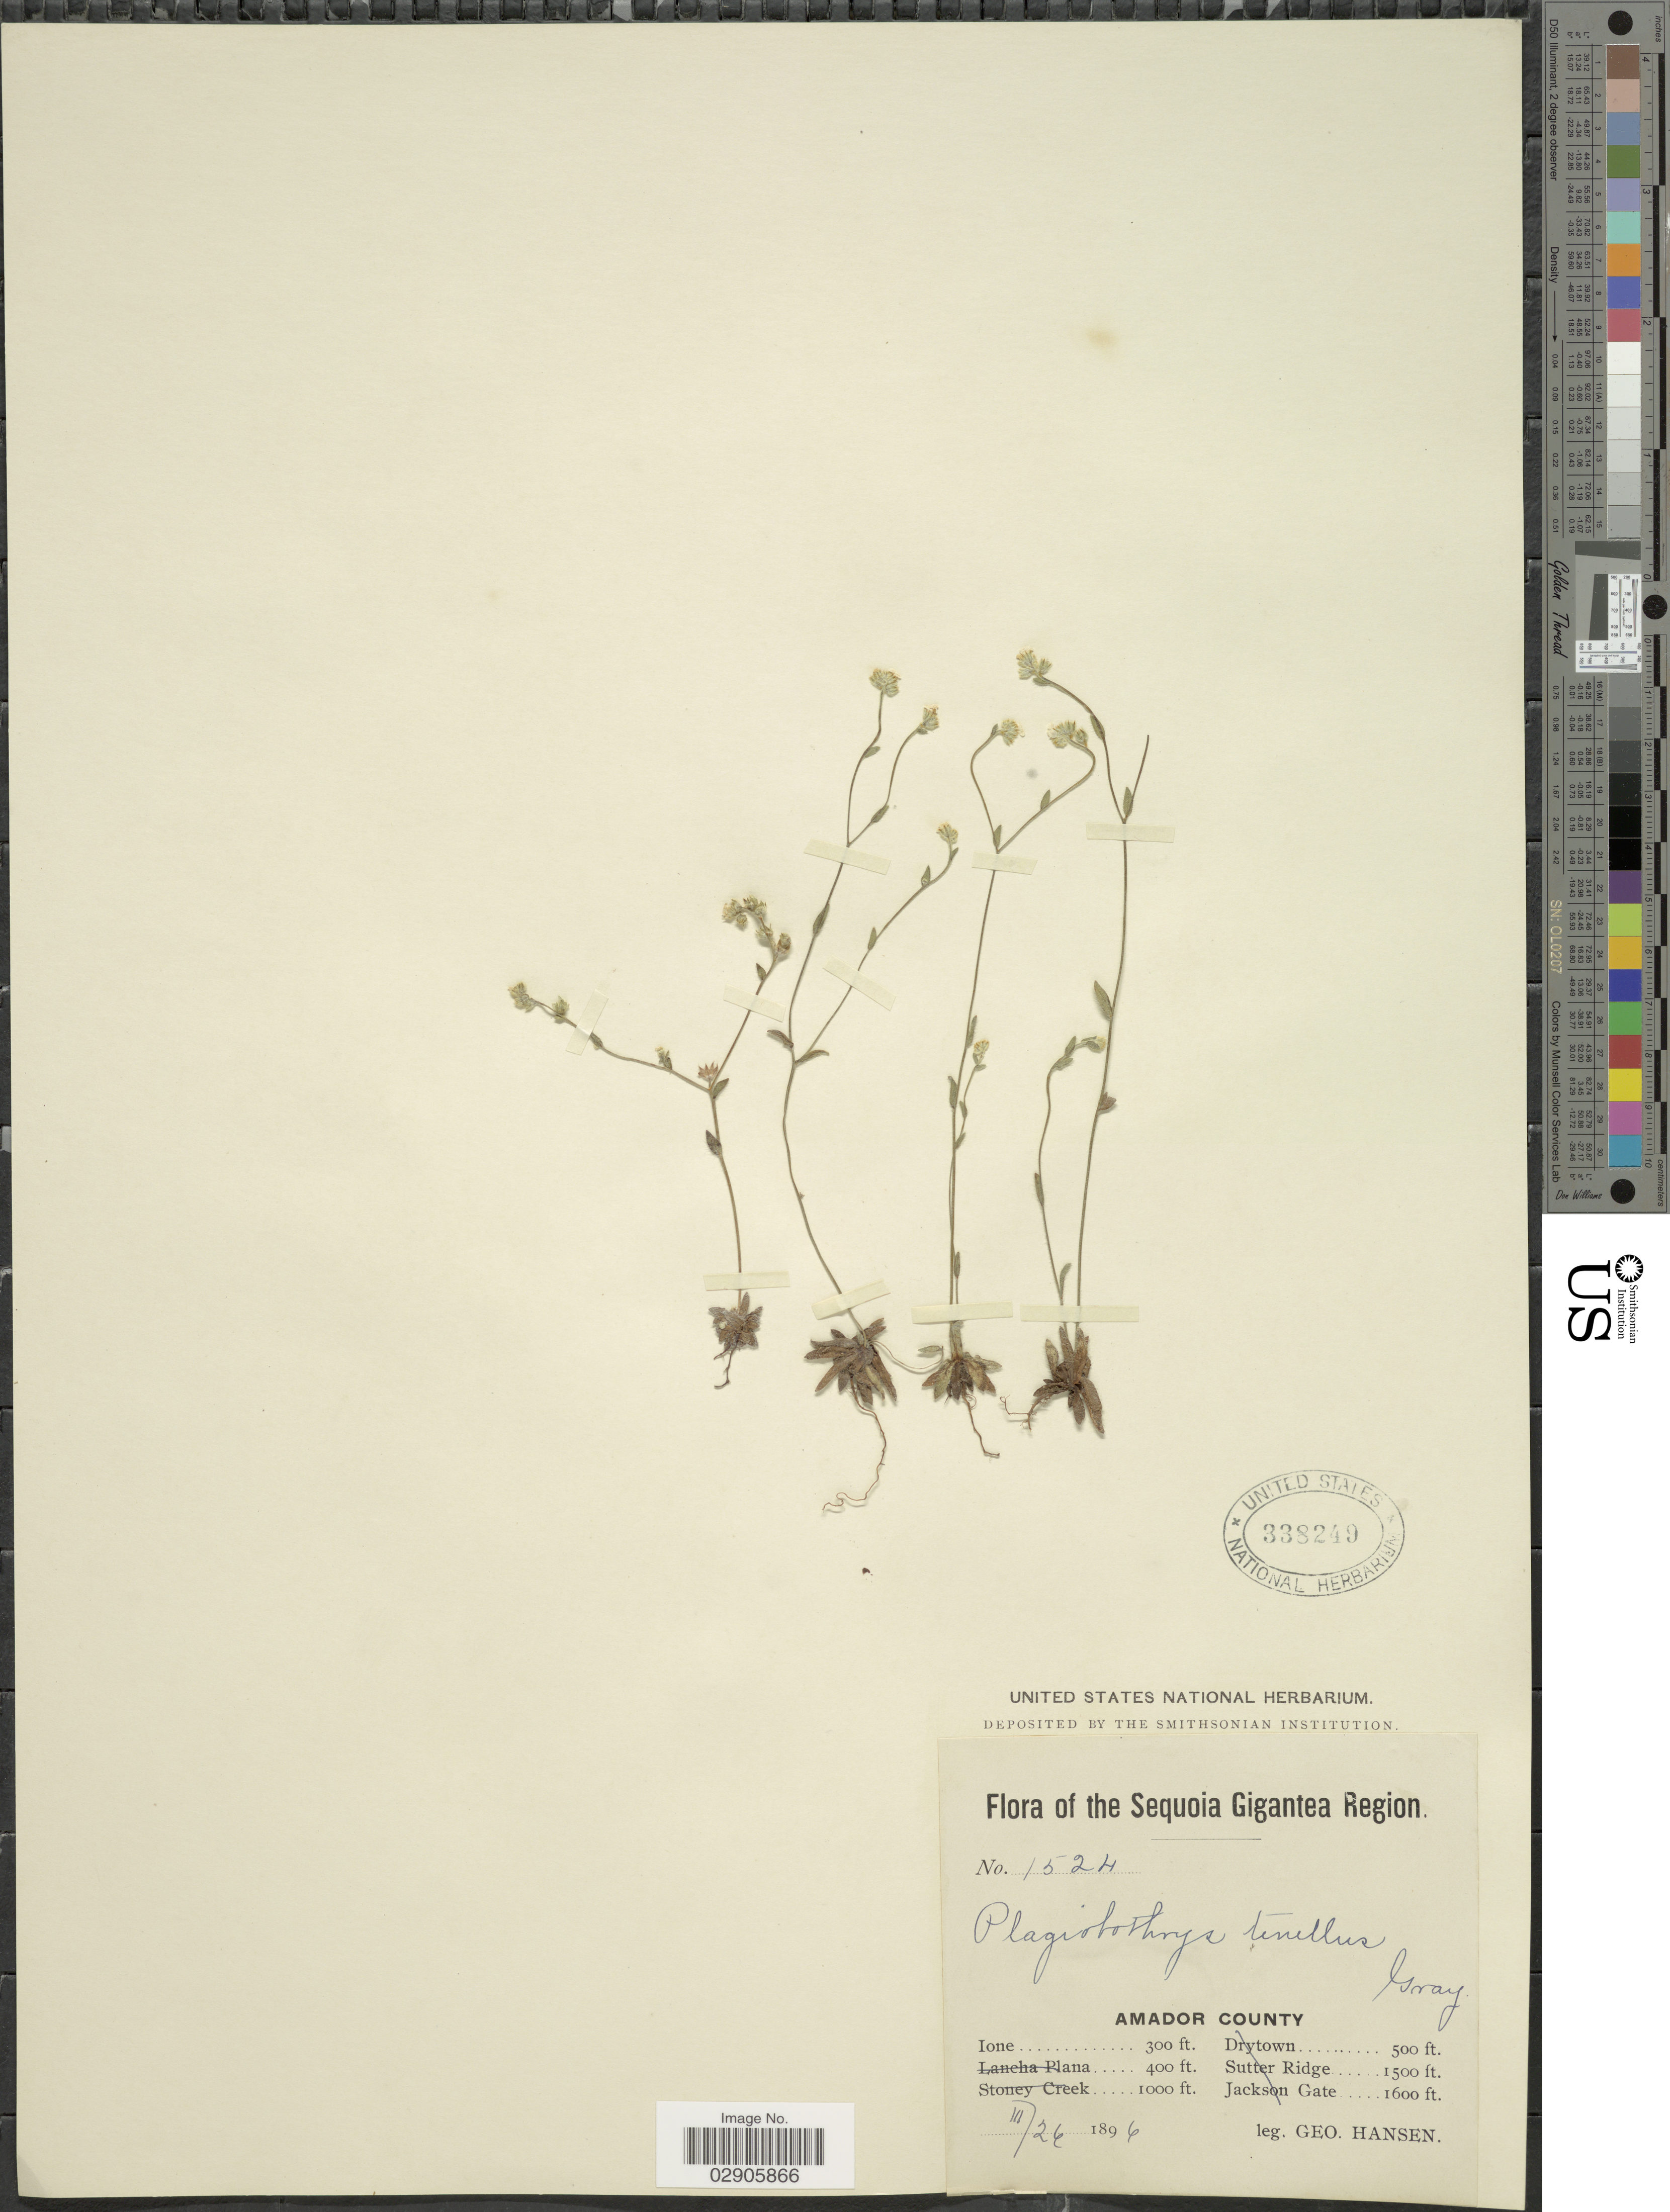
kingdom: Plantae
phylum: Tracheophyta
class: Magnoliopsida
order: Boraginales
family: Boraginaceae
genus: Plagiobothrys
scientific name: Plagiobothrys tenellus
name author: (Nutt.) A. Gray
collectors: G. Hansen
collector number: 1524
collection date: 1896-03-24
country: United States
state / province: California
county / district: Amador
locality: The Sequoia Gigantea Region. Amador County. Ione.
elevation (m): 91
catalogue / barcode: US 338249